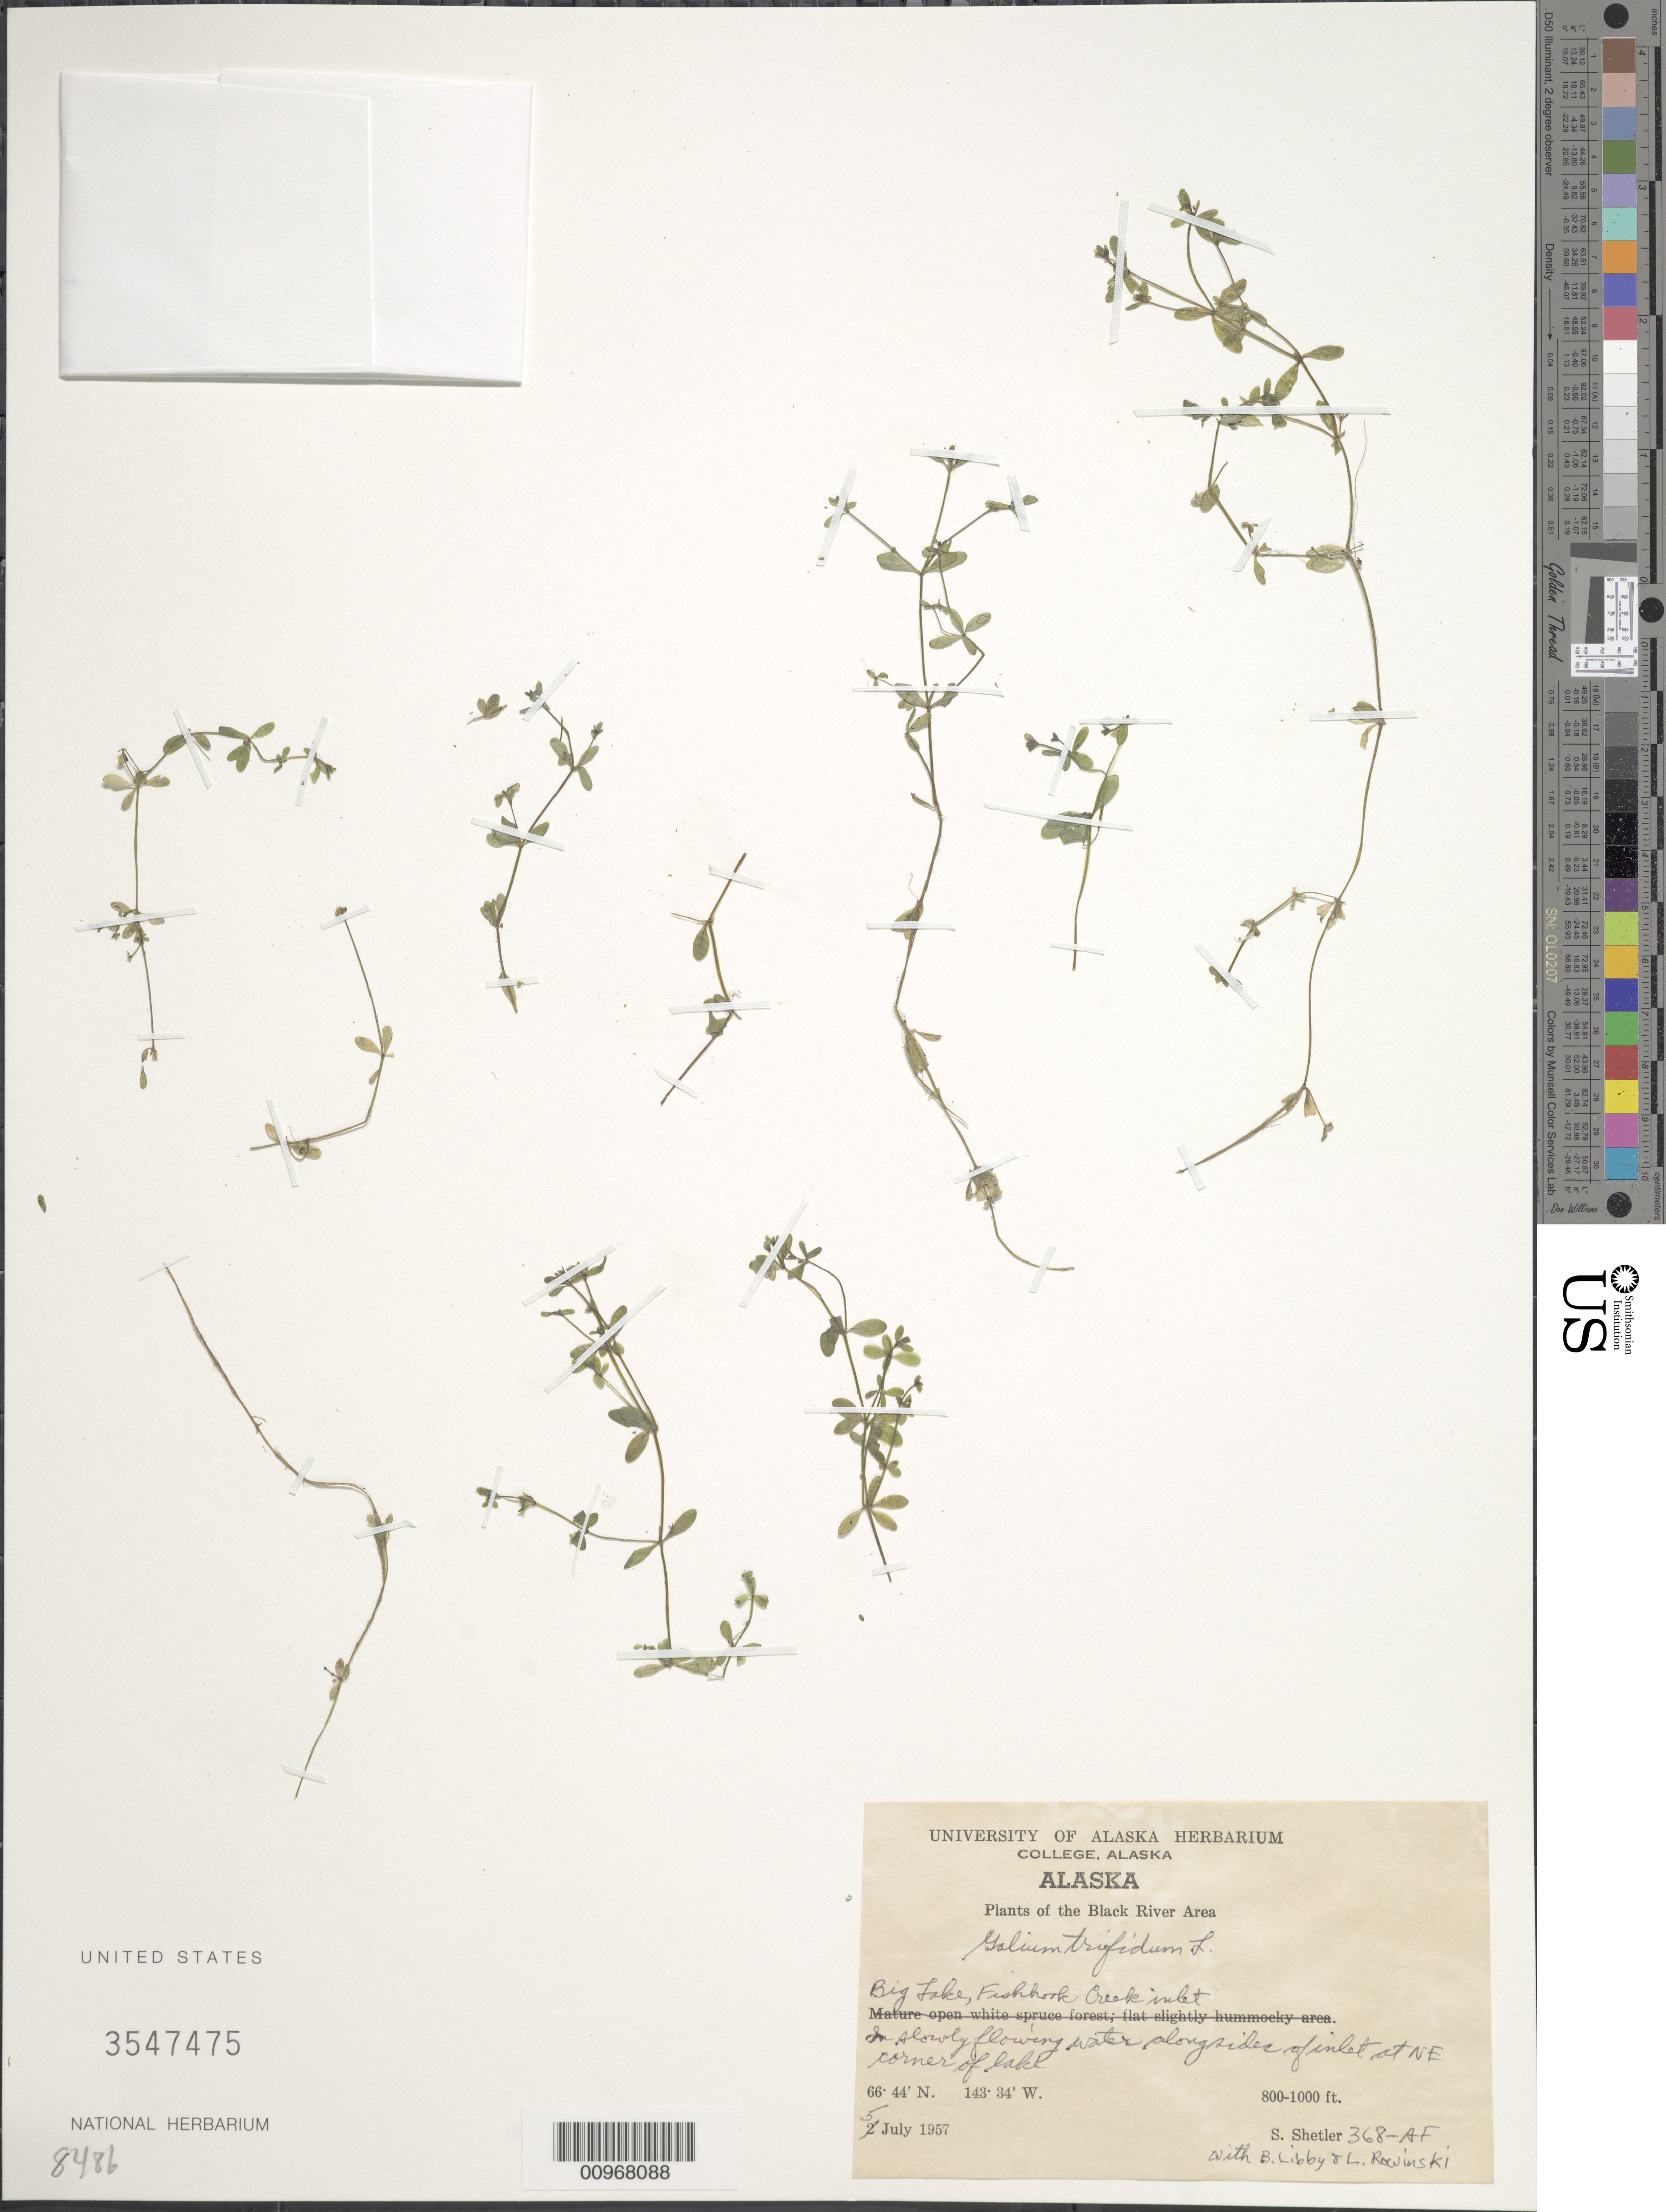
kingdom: Plantae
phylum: Tracheophyta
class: Magnoliopsida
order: Gentianales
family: Rubiaceae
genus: Galium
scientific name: Galium trifidum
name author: L.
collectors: S. Shetler, B. Libby & L. Rowinski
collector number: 368-AF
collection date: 1957-07-05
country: United States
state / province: Alaska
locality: Black River Area, Big Lake, Fishhook Creek inlet, in slowly flowing water along side of inlet at NE corner of lake.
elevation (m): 244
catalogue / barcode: US 3547475